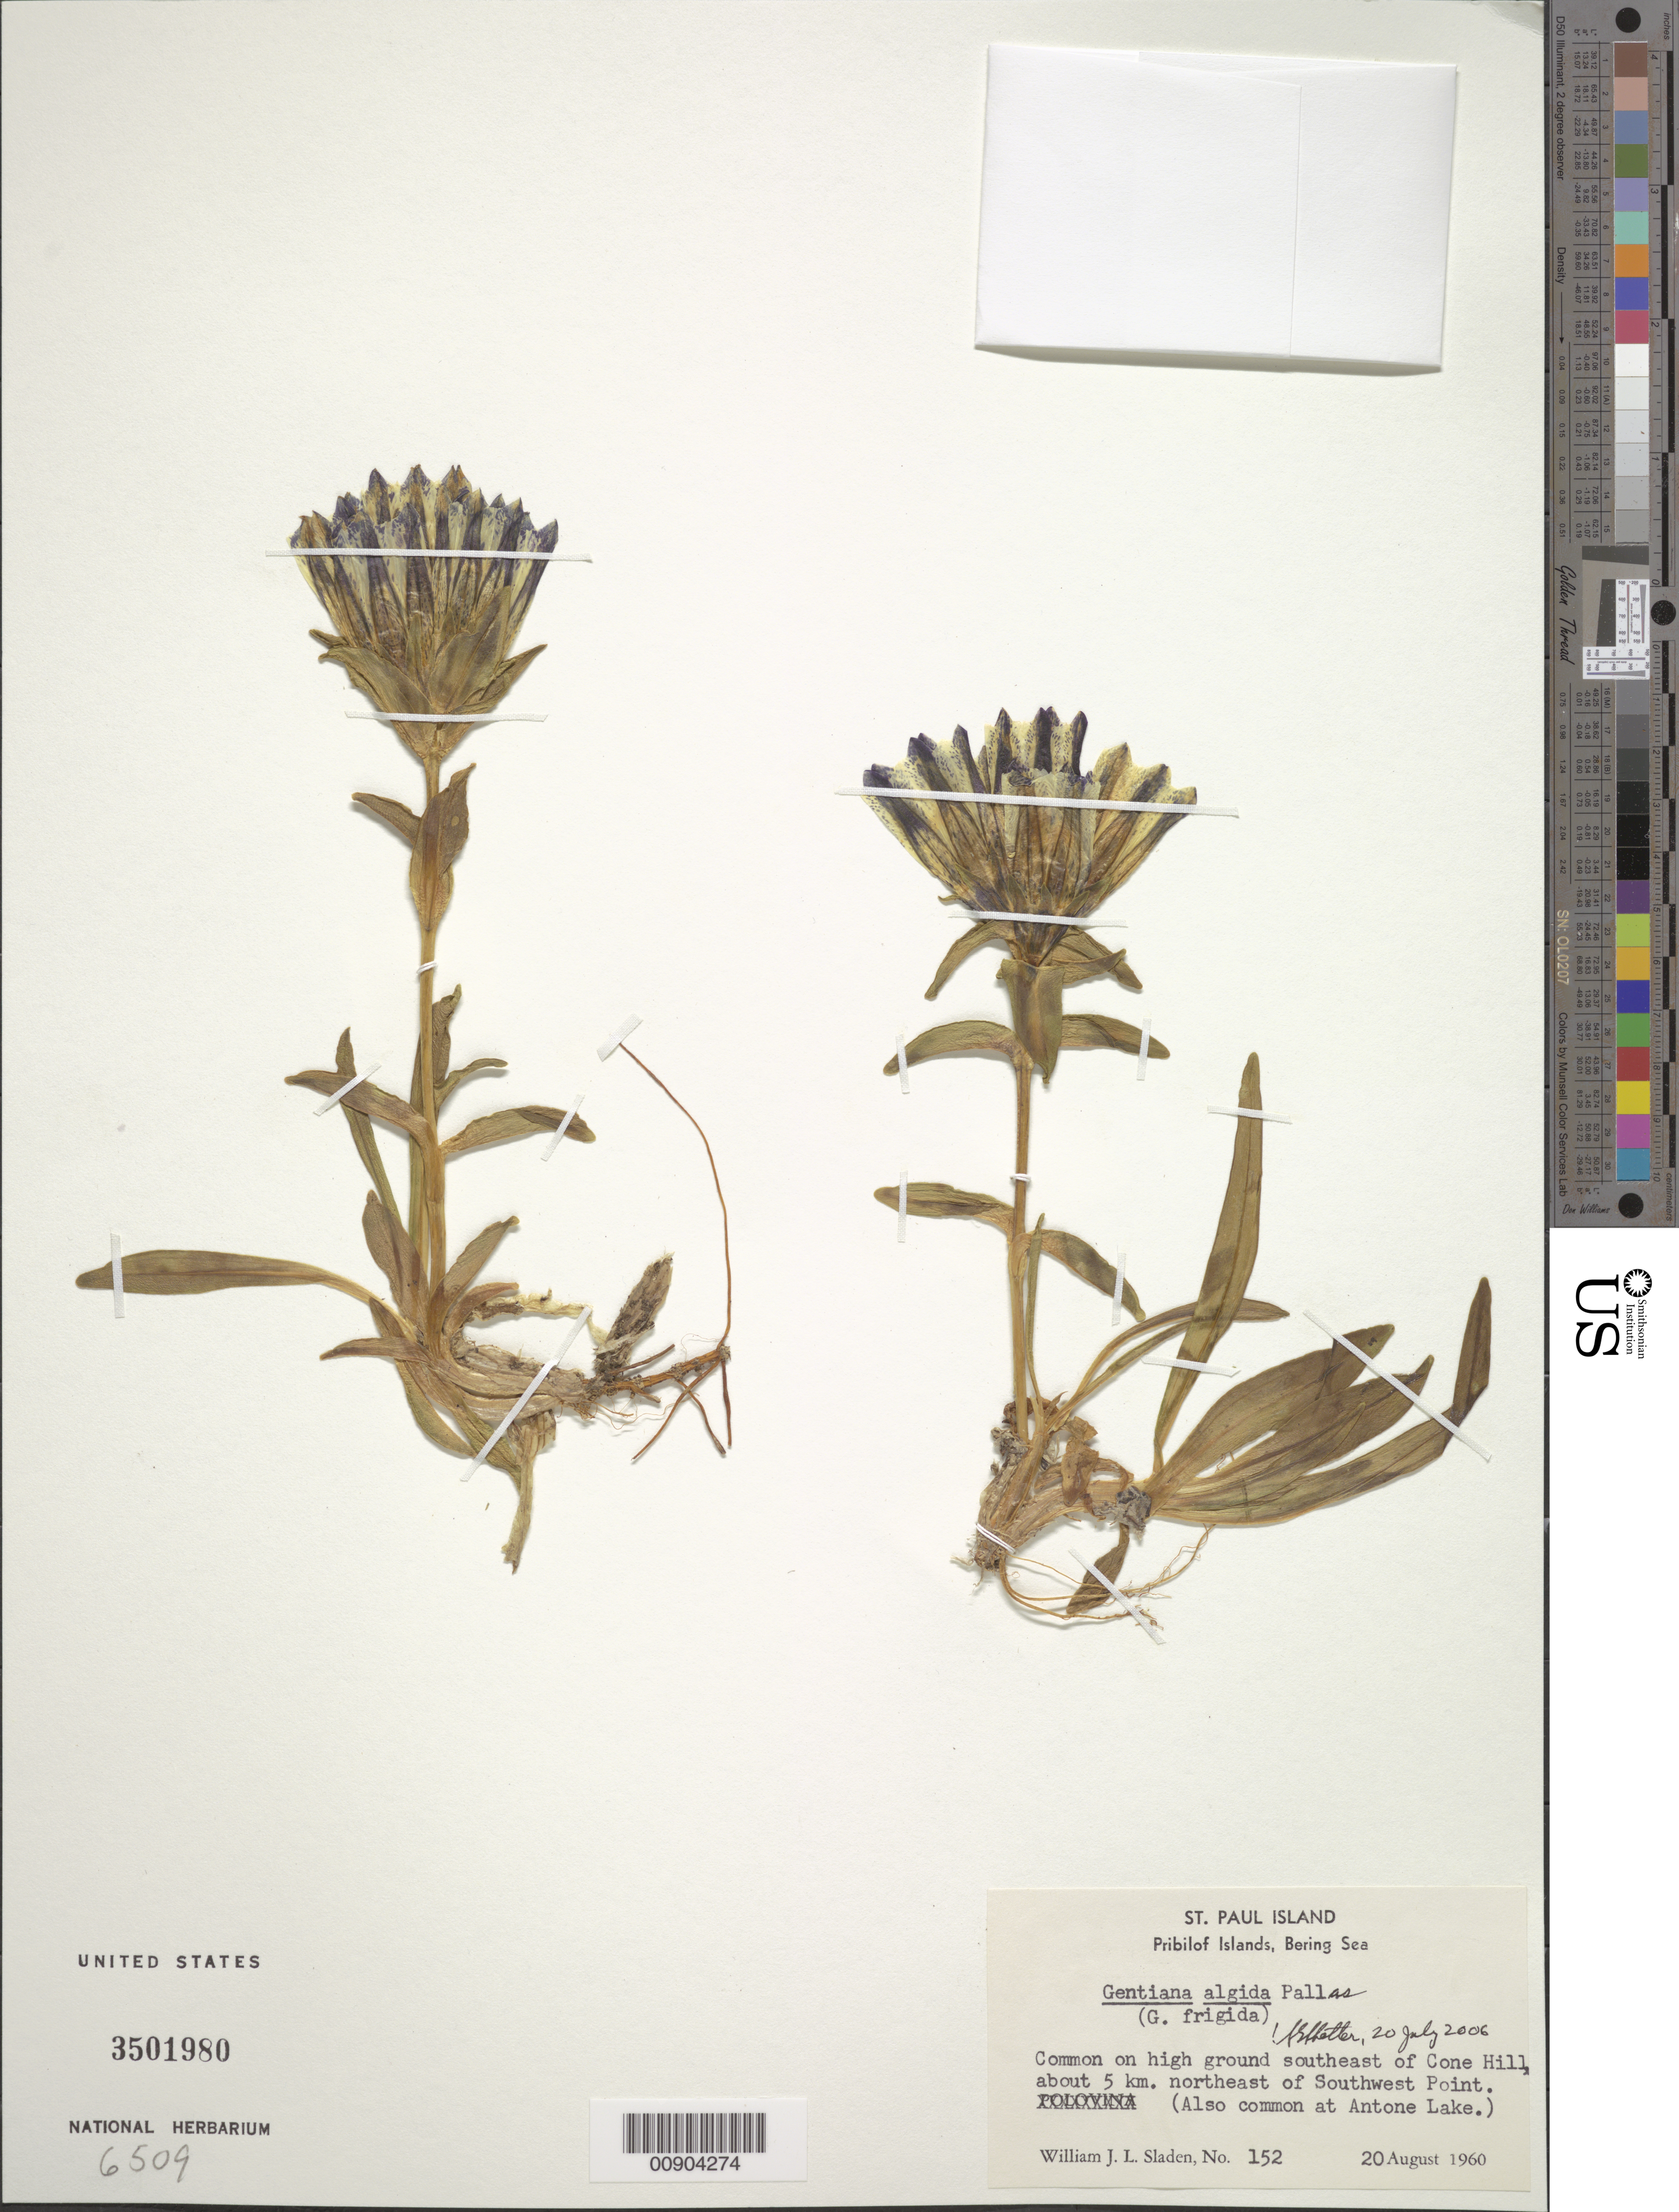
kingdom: Plantae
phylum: Tracheophyta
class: Magnoliopsida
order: Gentianales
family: Gentianaceae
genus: Gentiana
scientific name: Gentiana algida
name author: Pall.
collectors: W. Sladen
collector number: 152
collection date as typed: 20 Aug 1960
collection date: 1960-08-20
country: United States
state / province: Alaska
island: St. Paul Island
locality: St. Paul Island. High ground southeast of Cone Hill, about 5 km northeast of Southwest Point., Bering Sea, Pribilof Islands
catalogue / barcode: US 3501980